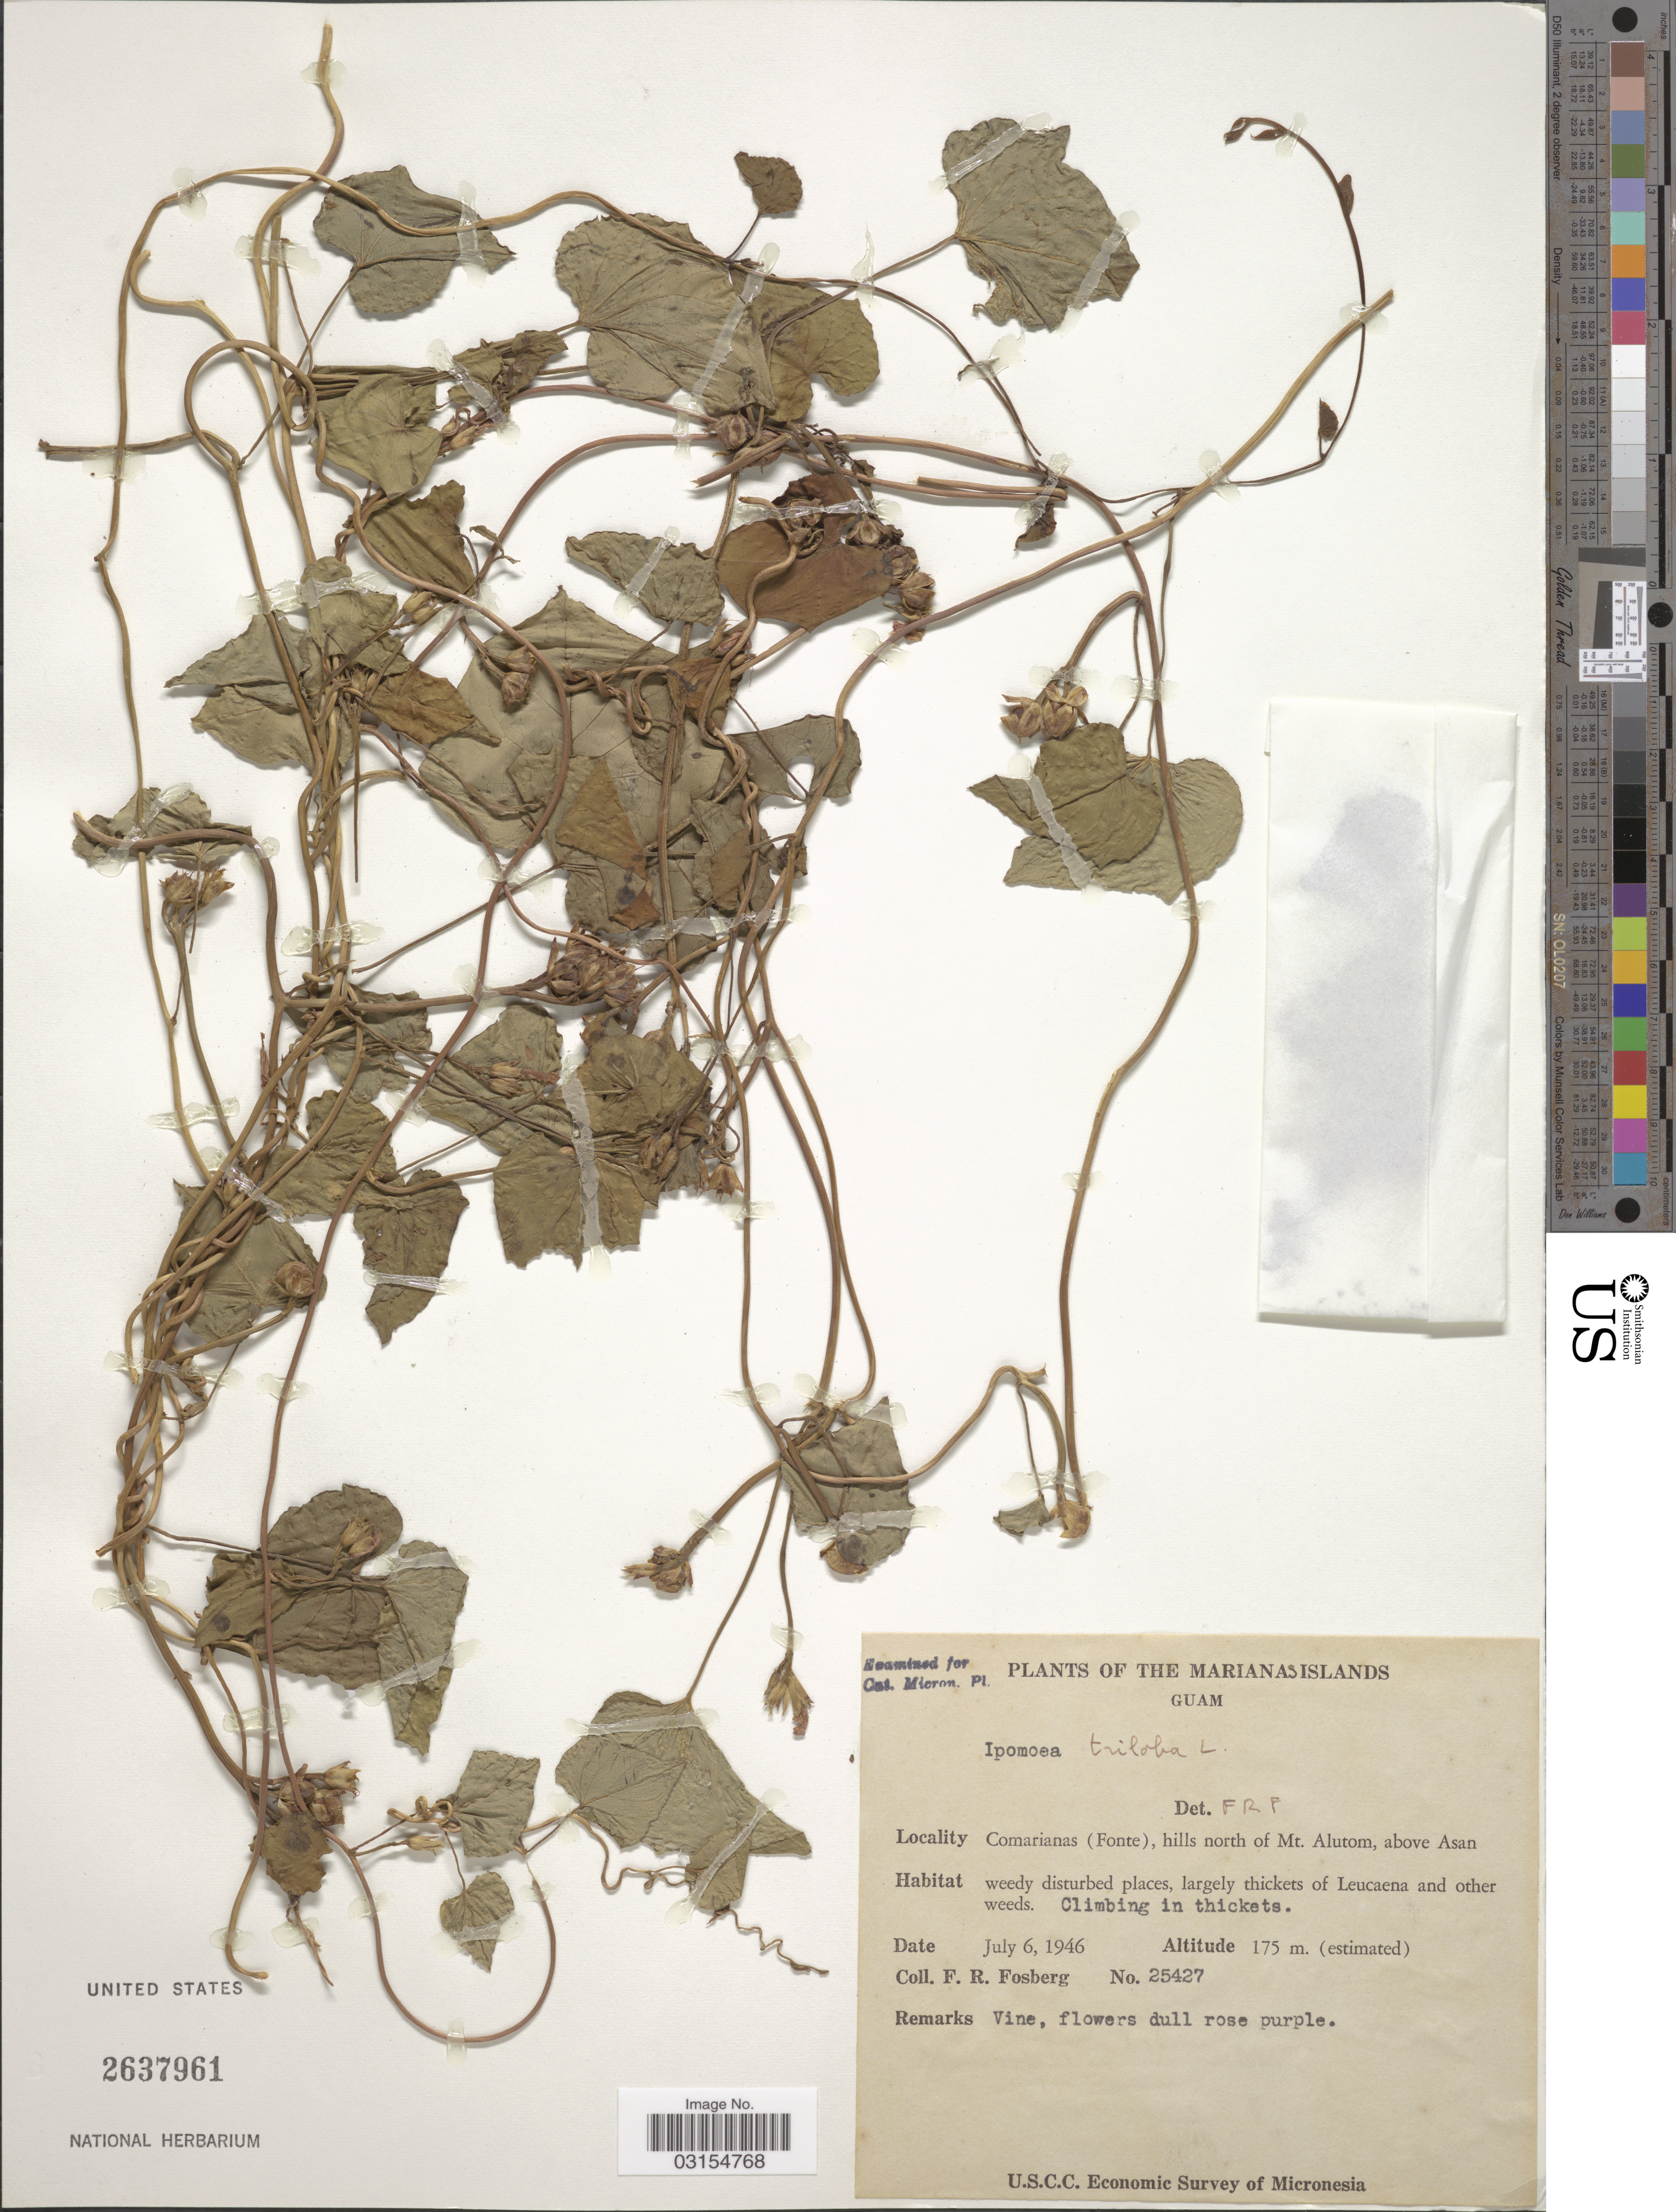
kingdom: Plantae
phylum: Tracheophyta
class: Magnoliopsida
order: Solanales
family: Convolvulaceae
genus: Ipomoea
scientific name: Ipomoea triloba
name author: L.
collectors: F. R. Fosberg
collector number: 25427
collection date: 1946-07-06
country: Guam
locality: The Marianas Islands, Comarianas (Fonte), hills north of Mt. Alutom, above Asan.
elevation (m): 175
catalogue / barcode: US 2637961